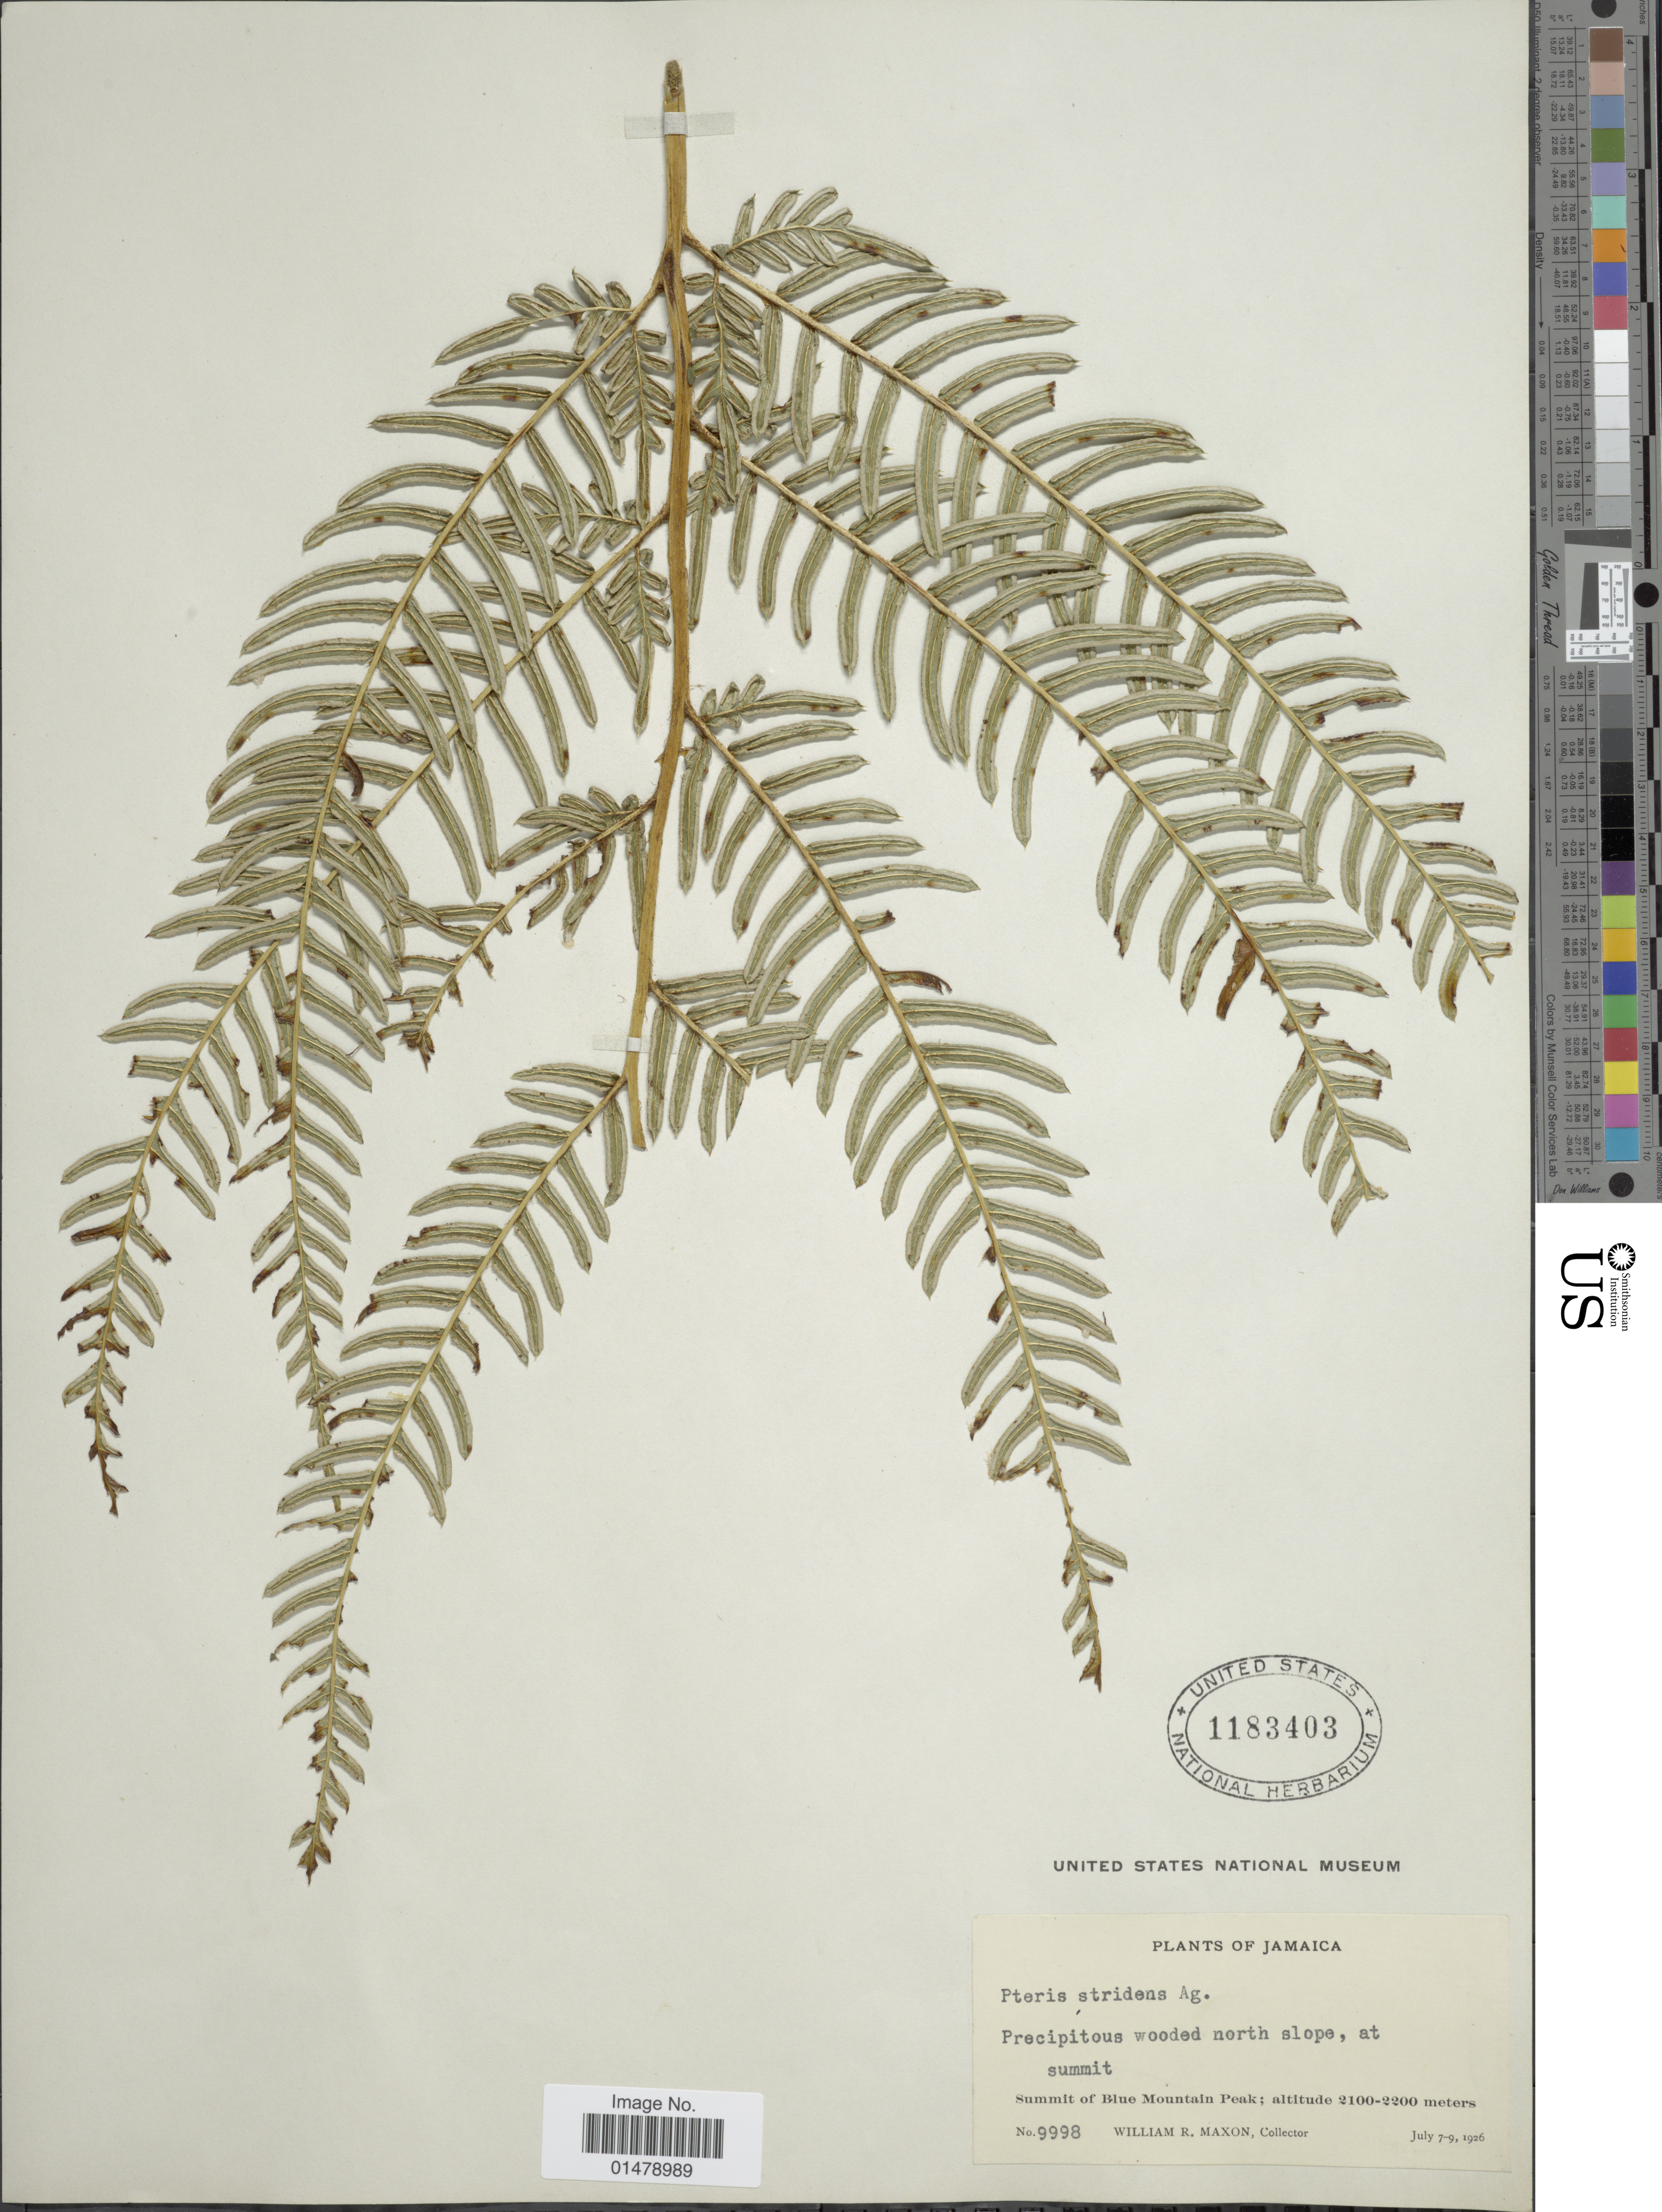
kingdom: Plantae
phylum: Tracheophyta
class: Polypodiopsida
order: Polypodiales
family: Pteridaceae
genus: Pteris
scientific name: Pteris stridens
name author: J. Agardh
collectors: W. R. Maxon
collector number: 9998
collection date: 1926-07-07/1926-07-09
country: Jamaica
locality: Summit of Blue Mountain Peak.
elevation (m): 2100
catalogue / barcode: US 1183403